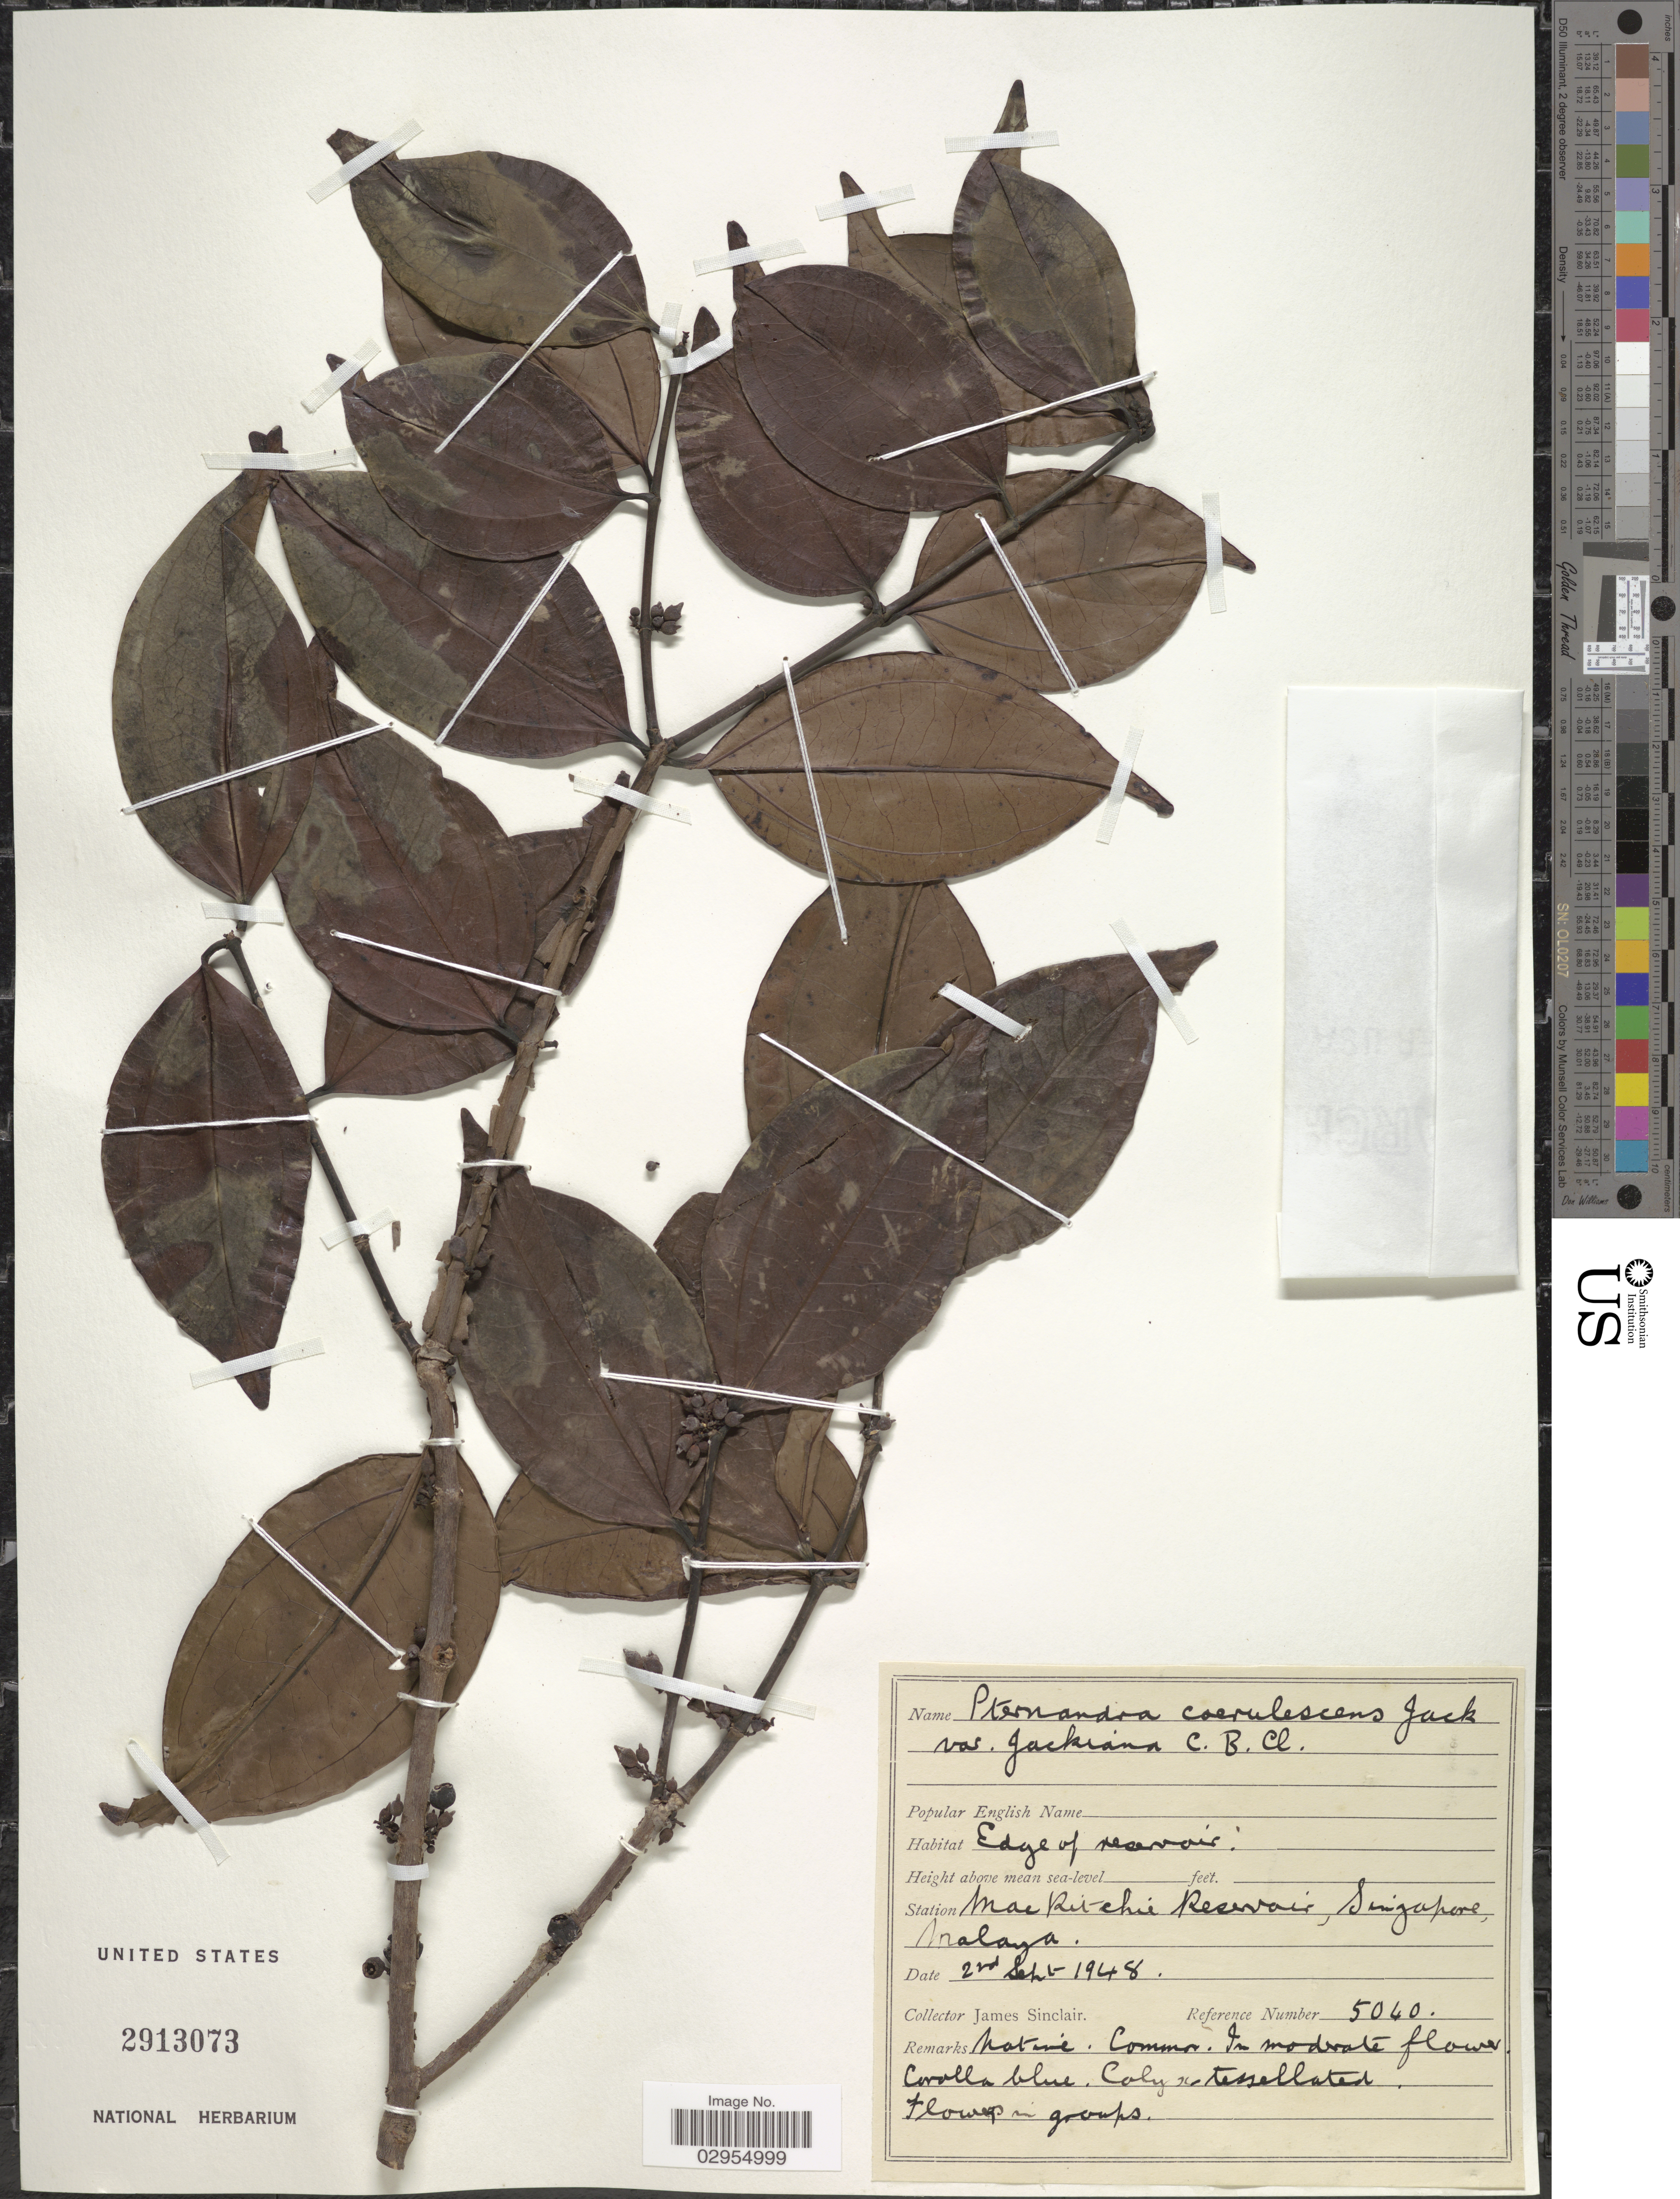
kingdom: Plantae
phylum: Tracheophyta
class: Magnoliopsida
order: Myrtales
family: Melastomataceae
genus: Pternandra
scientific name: Pternandra coerulescens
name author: Jack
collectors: J. Sinclair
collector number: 5040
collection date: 1948-09-02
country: Singapore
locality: MacRitchie Reservoir, Malaya.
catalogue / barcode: US 2913073